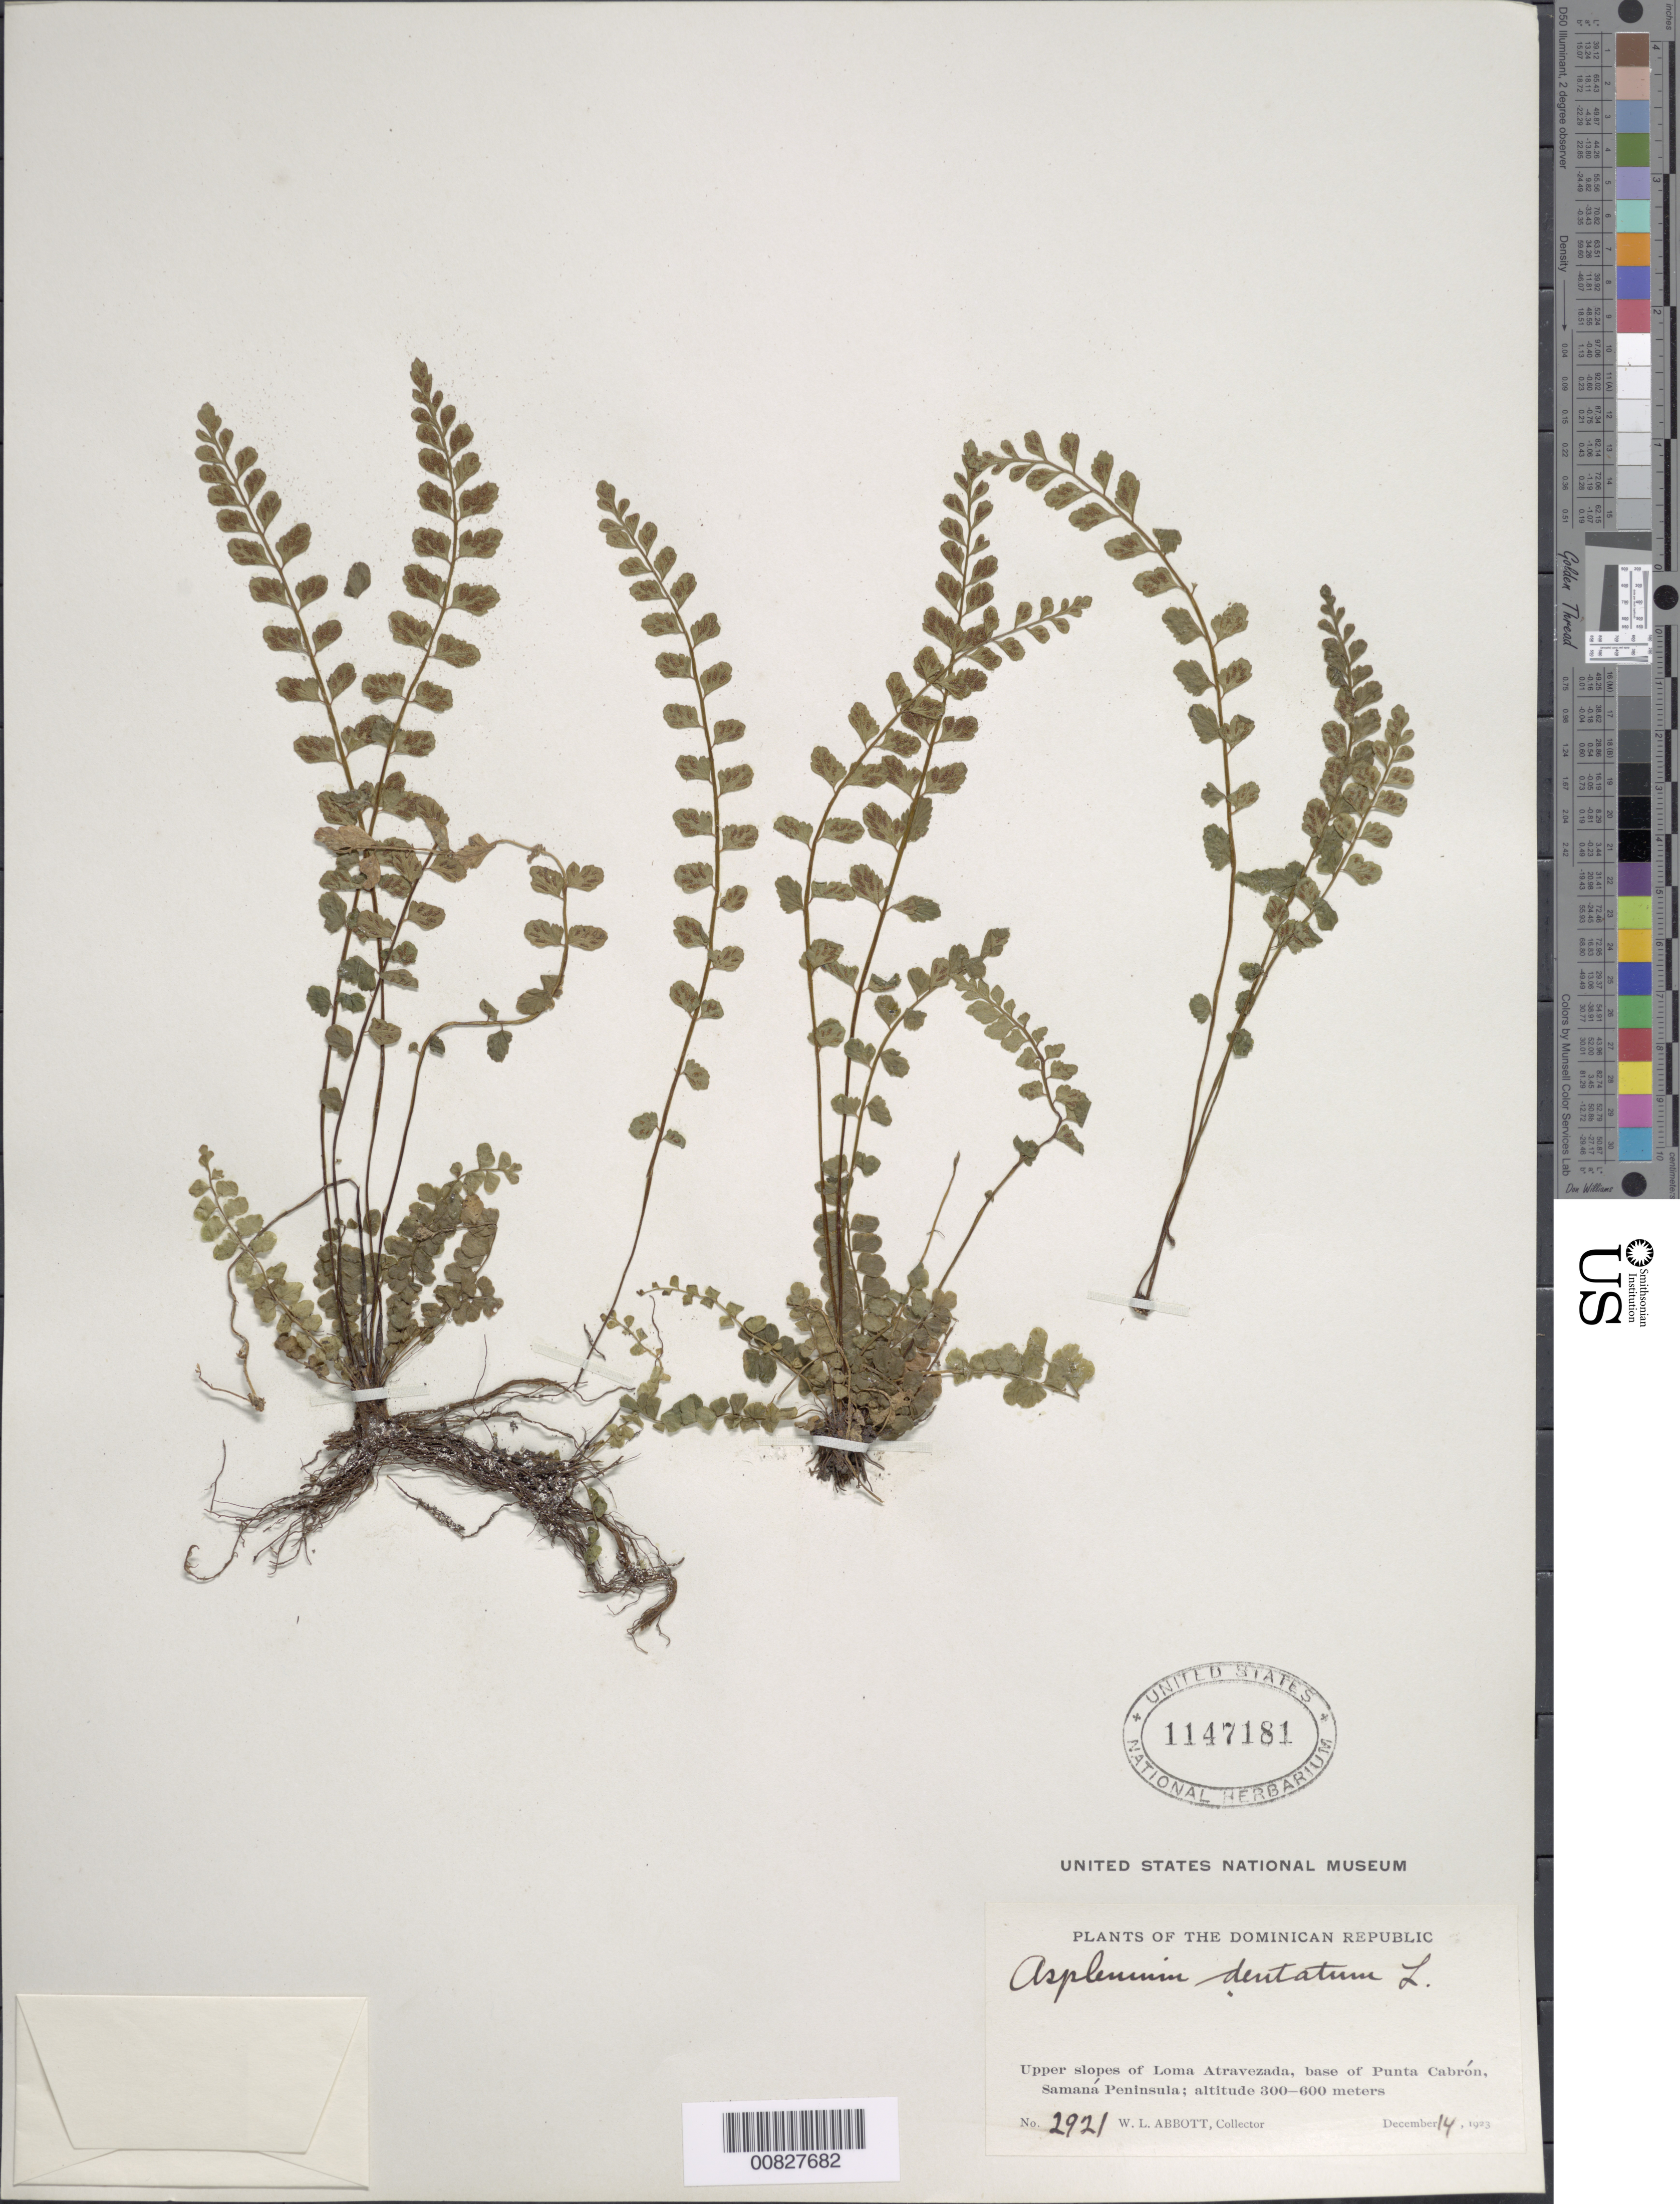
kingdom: Plantae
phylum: Tracheophyta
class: Polypodiopsida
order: Polypodiales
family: Aspleniaceae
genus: Asplenium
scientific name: Asplenium trichomanes-dentatum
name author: L.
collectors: W. L. Abbott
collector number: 2921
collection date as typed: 14 Dec 1923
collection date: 1923-12-14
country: Dominican Republic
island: Hispaniola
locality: Loma Atravezada, base of Punta Cabrón, Samaná Peninsula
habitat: Upper slopes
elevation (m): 300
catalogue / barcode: US 1147181